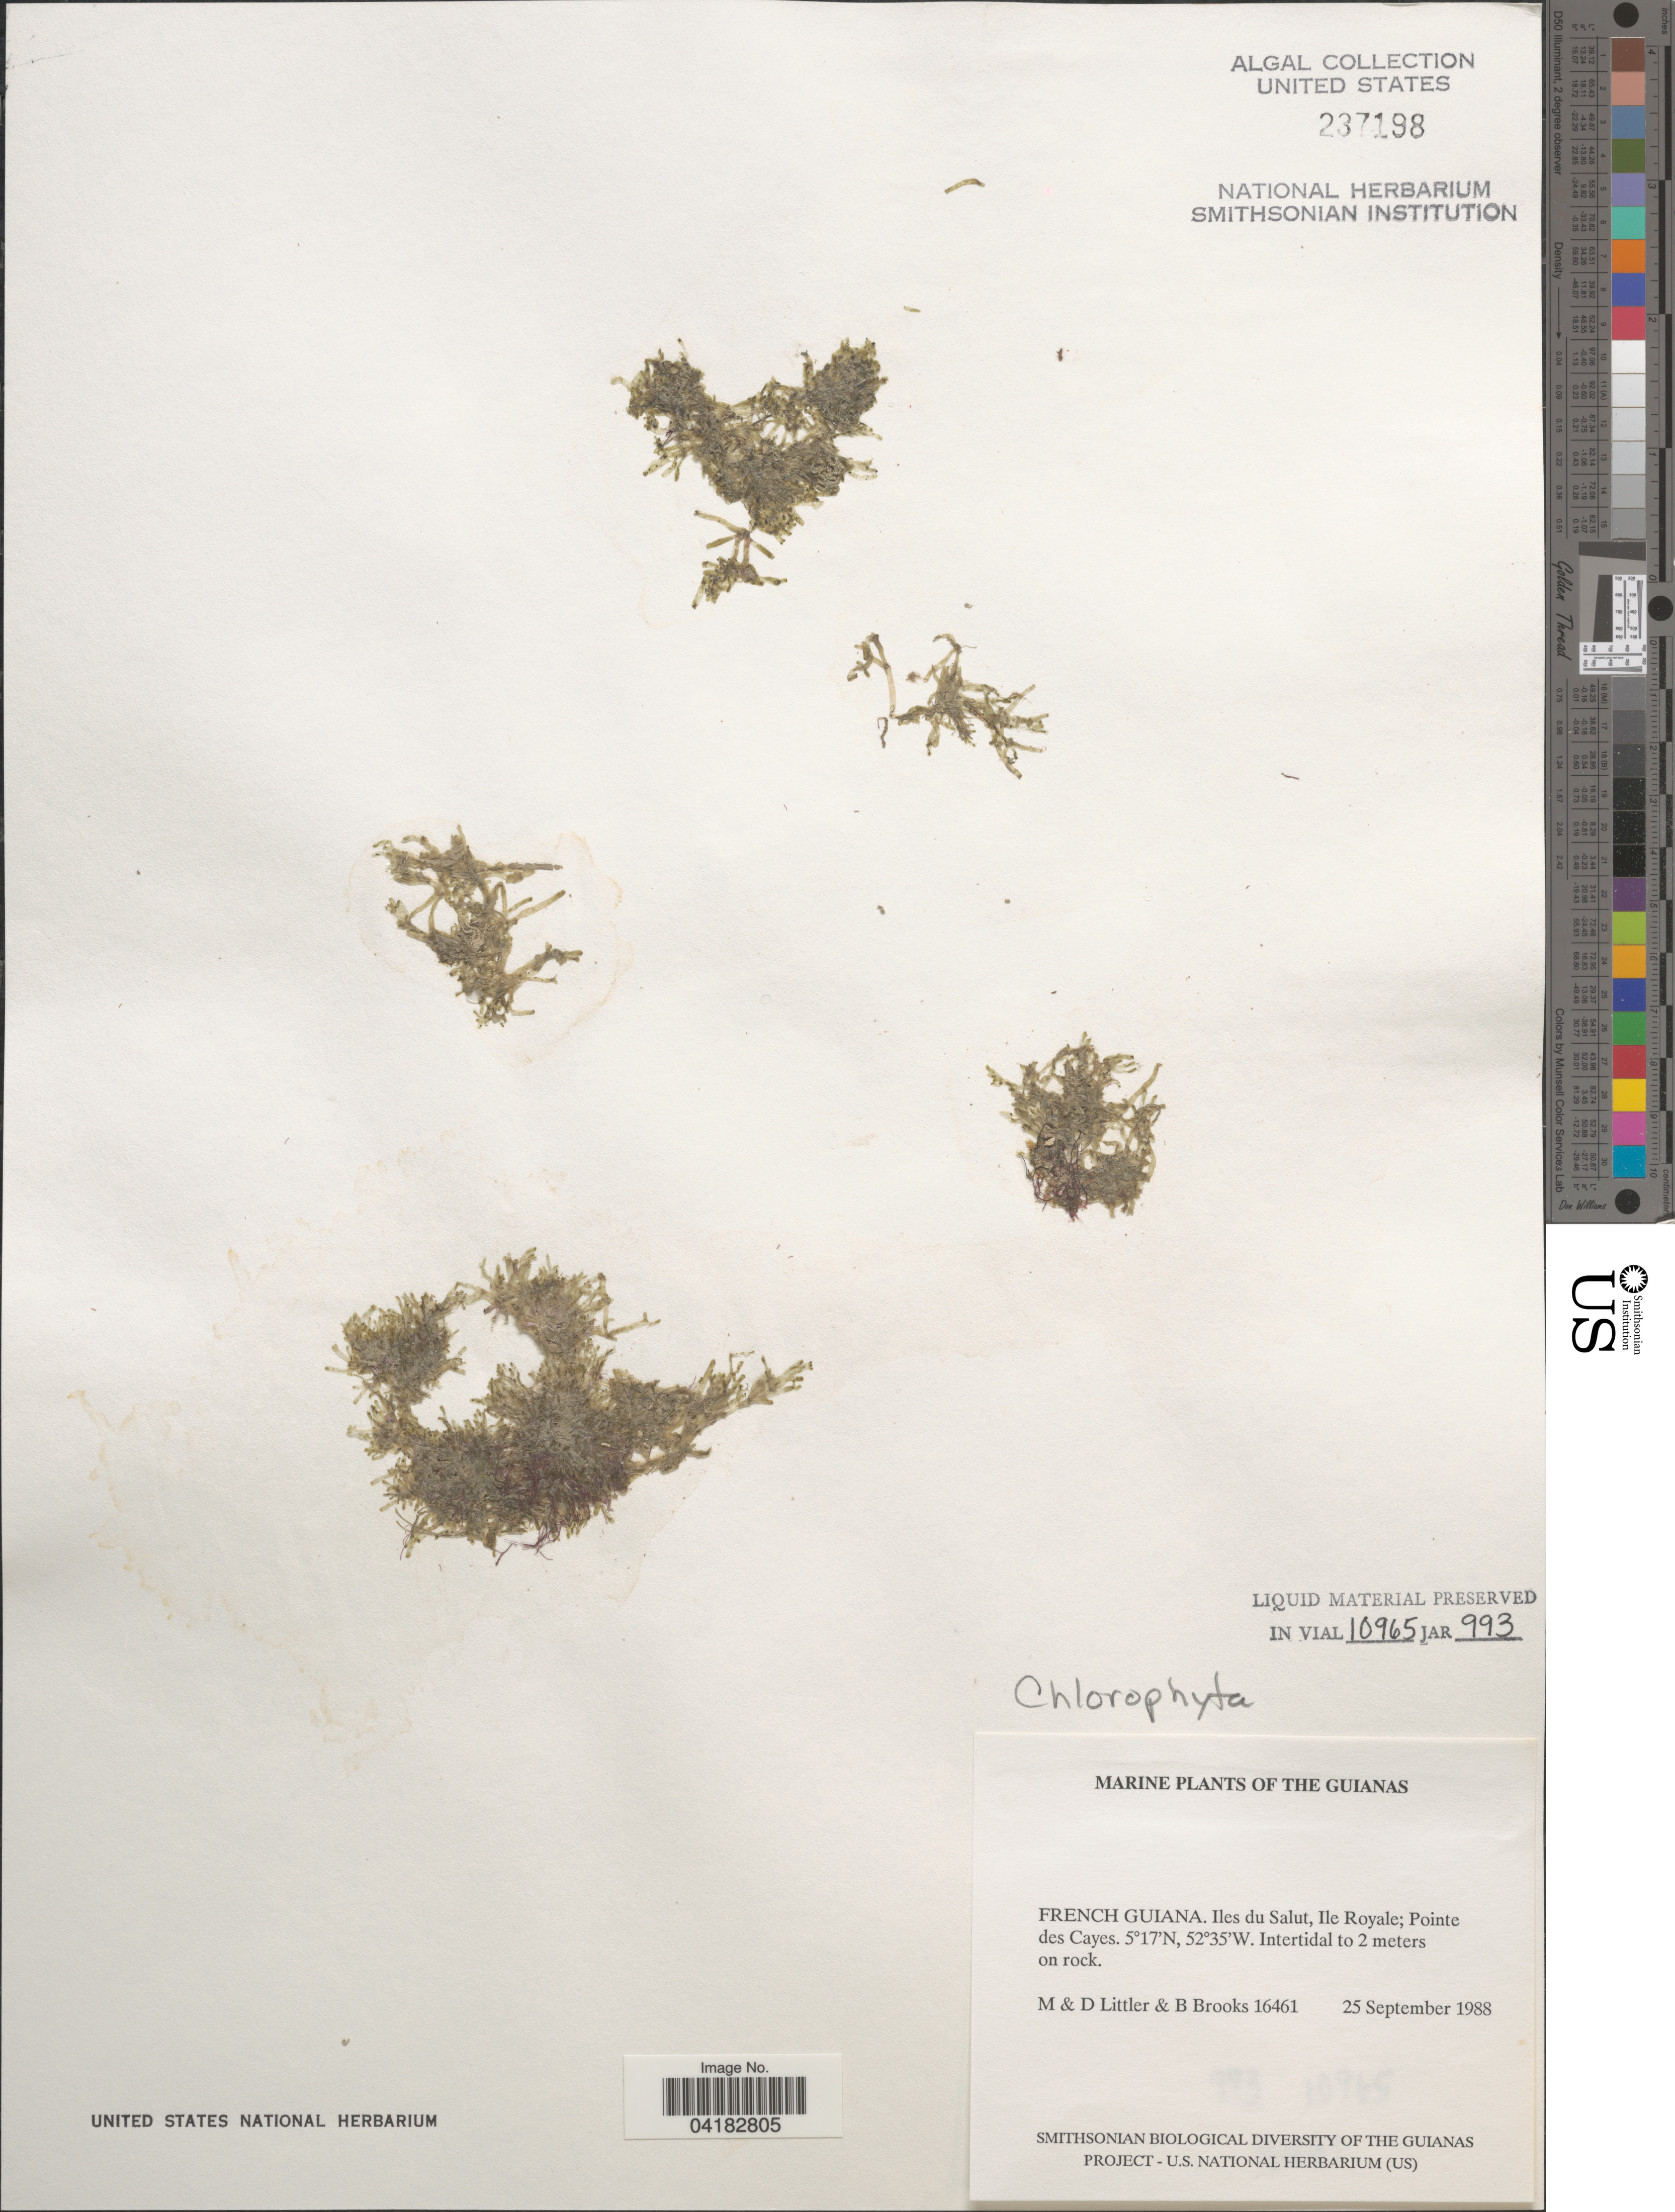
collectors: M. Littler, D. S. Littler & B. Brooks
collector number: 16461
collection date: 1988-09-25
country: French Guiana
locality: Guianas. Iles du Salut, Ile Royale; Pointe des Cayes.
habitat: Intertidal to 2 meters on rock.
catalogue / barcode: US 237198